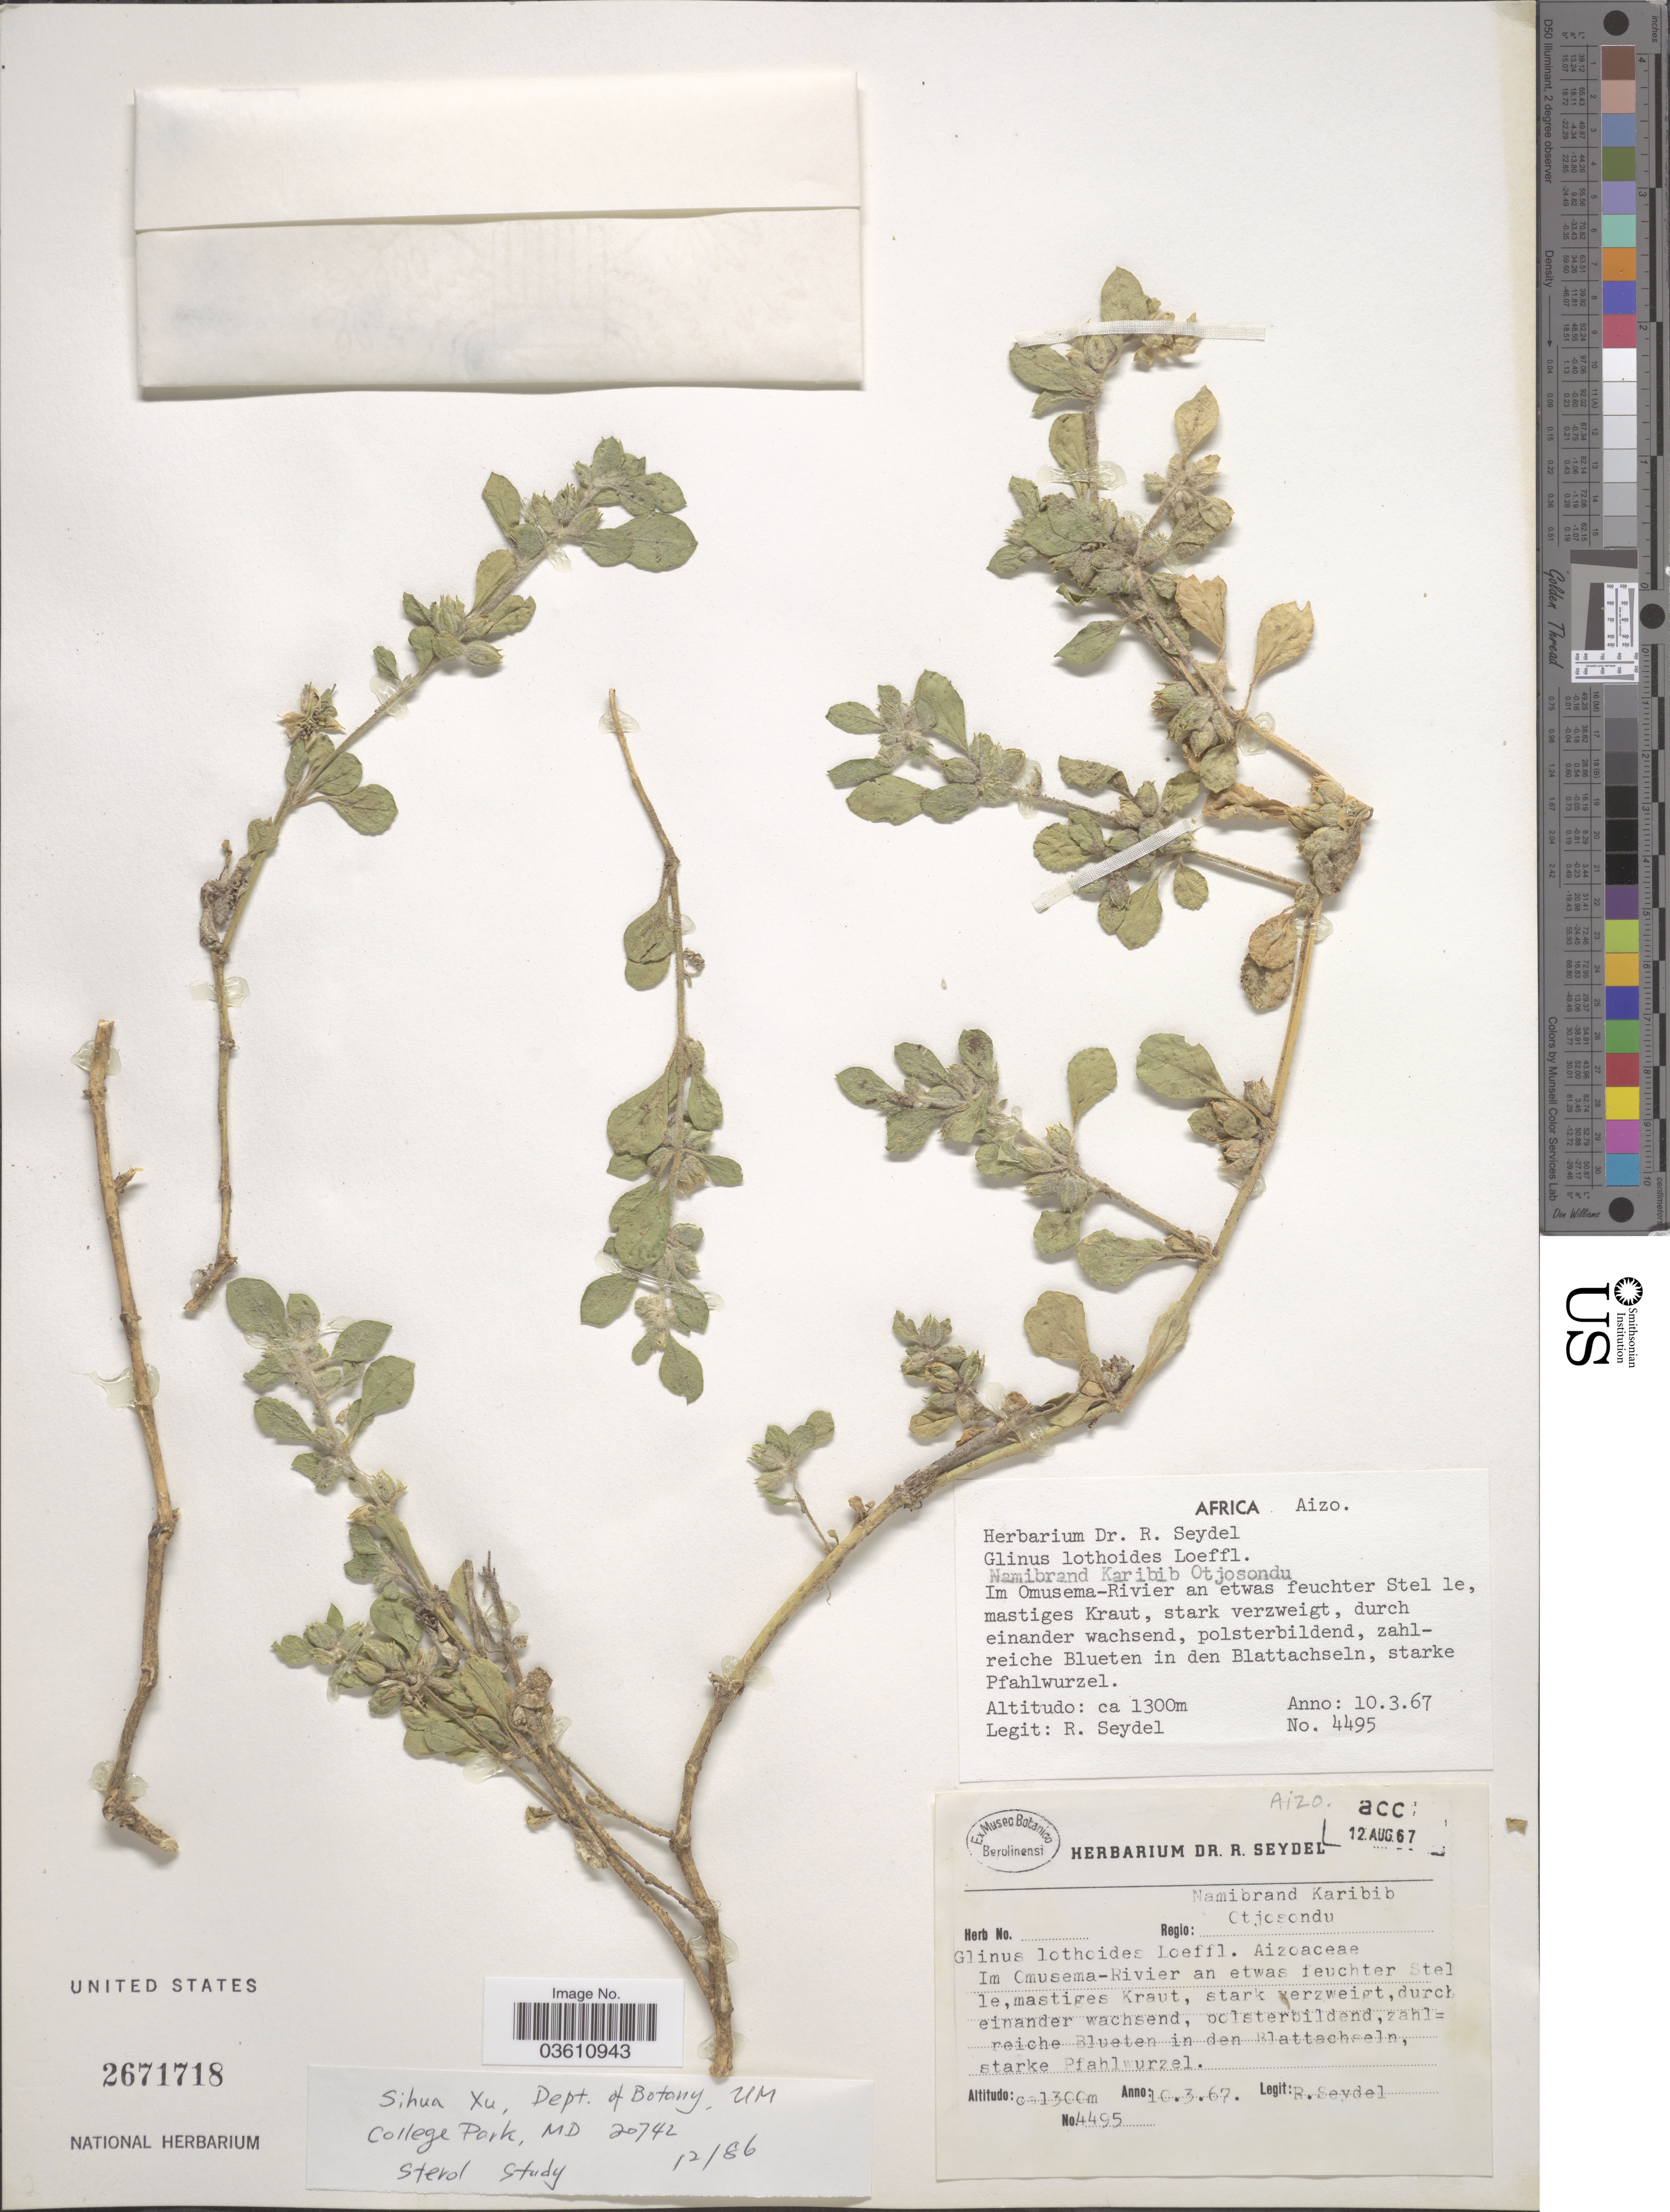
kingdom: Plantae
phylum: Tracheophyta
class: Magnoliopsida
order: Caryophyllales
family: Molluginaceae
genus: Glinus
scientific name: Glinus lotoides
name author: L.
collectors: R. Seydel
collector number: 4495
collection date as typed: Transcribed d/m/y: 10/3/67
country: Namibia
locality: Regio: Namibrand Karibib Otjosondu. Im Omusema-Rivier an etwas feuchter Stel le, mastiges Kraut.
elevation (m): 1300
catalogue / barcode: US 2671718